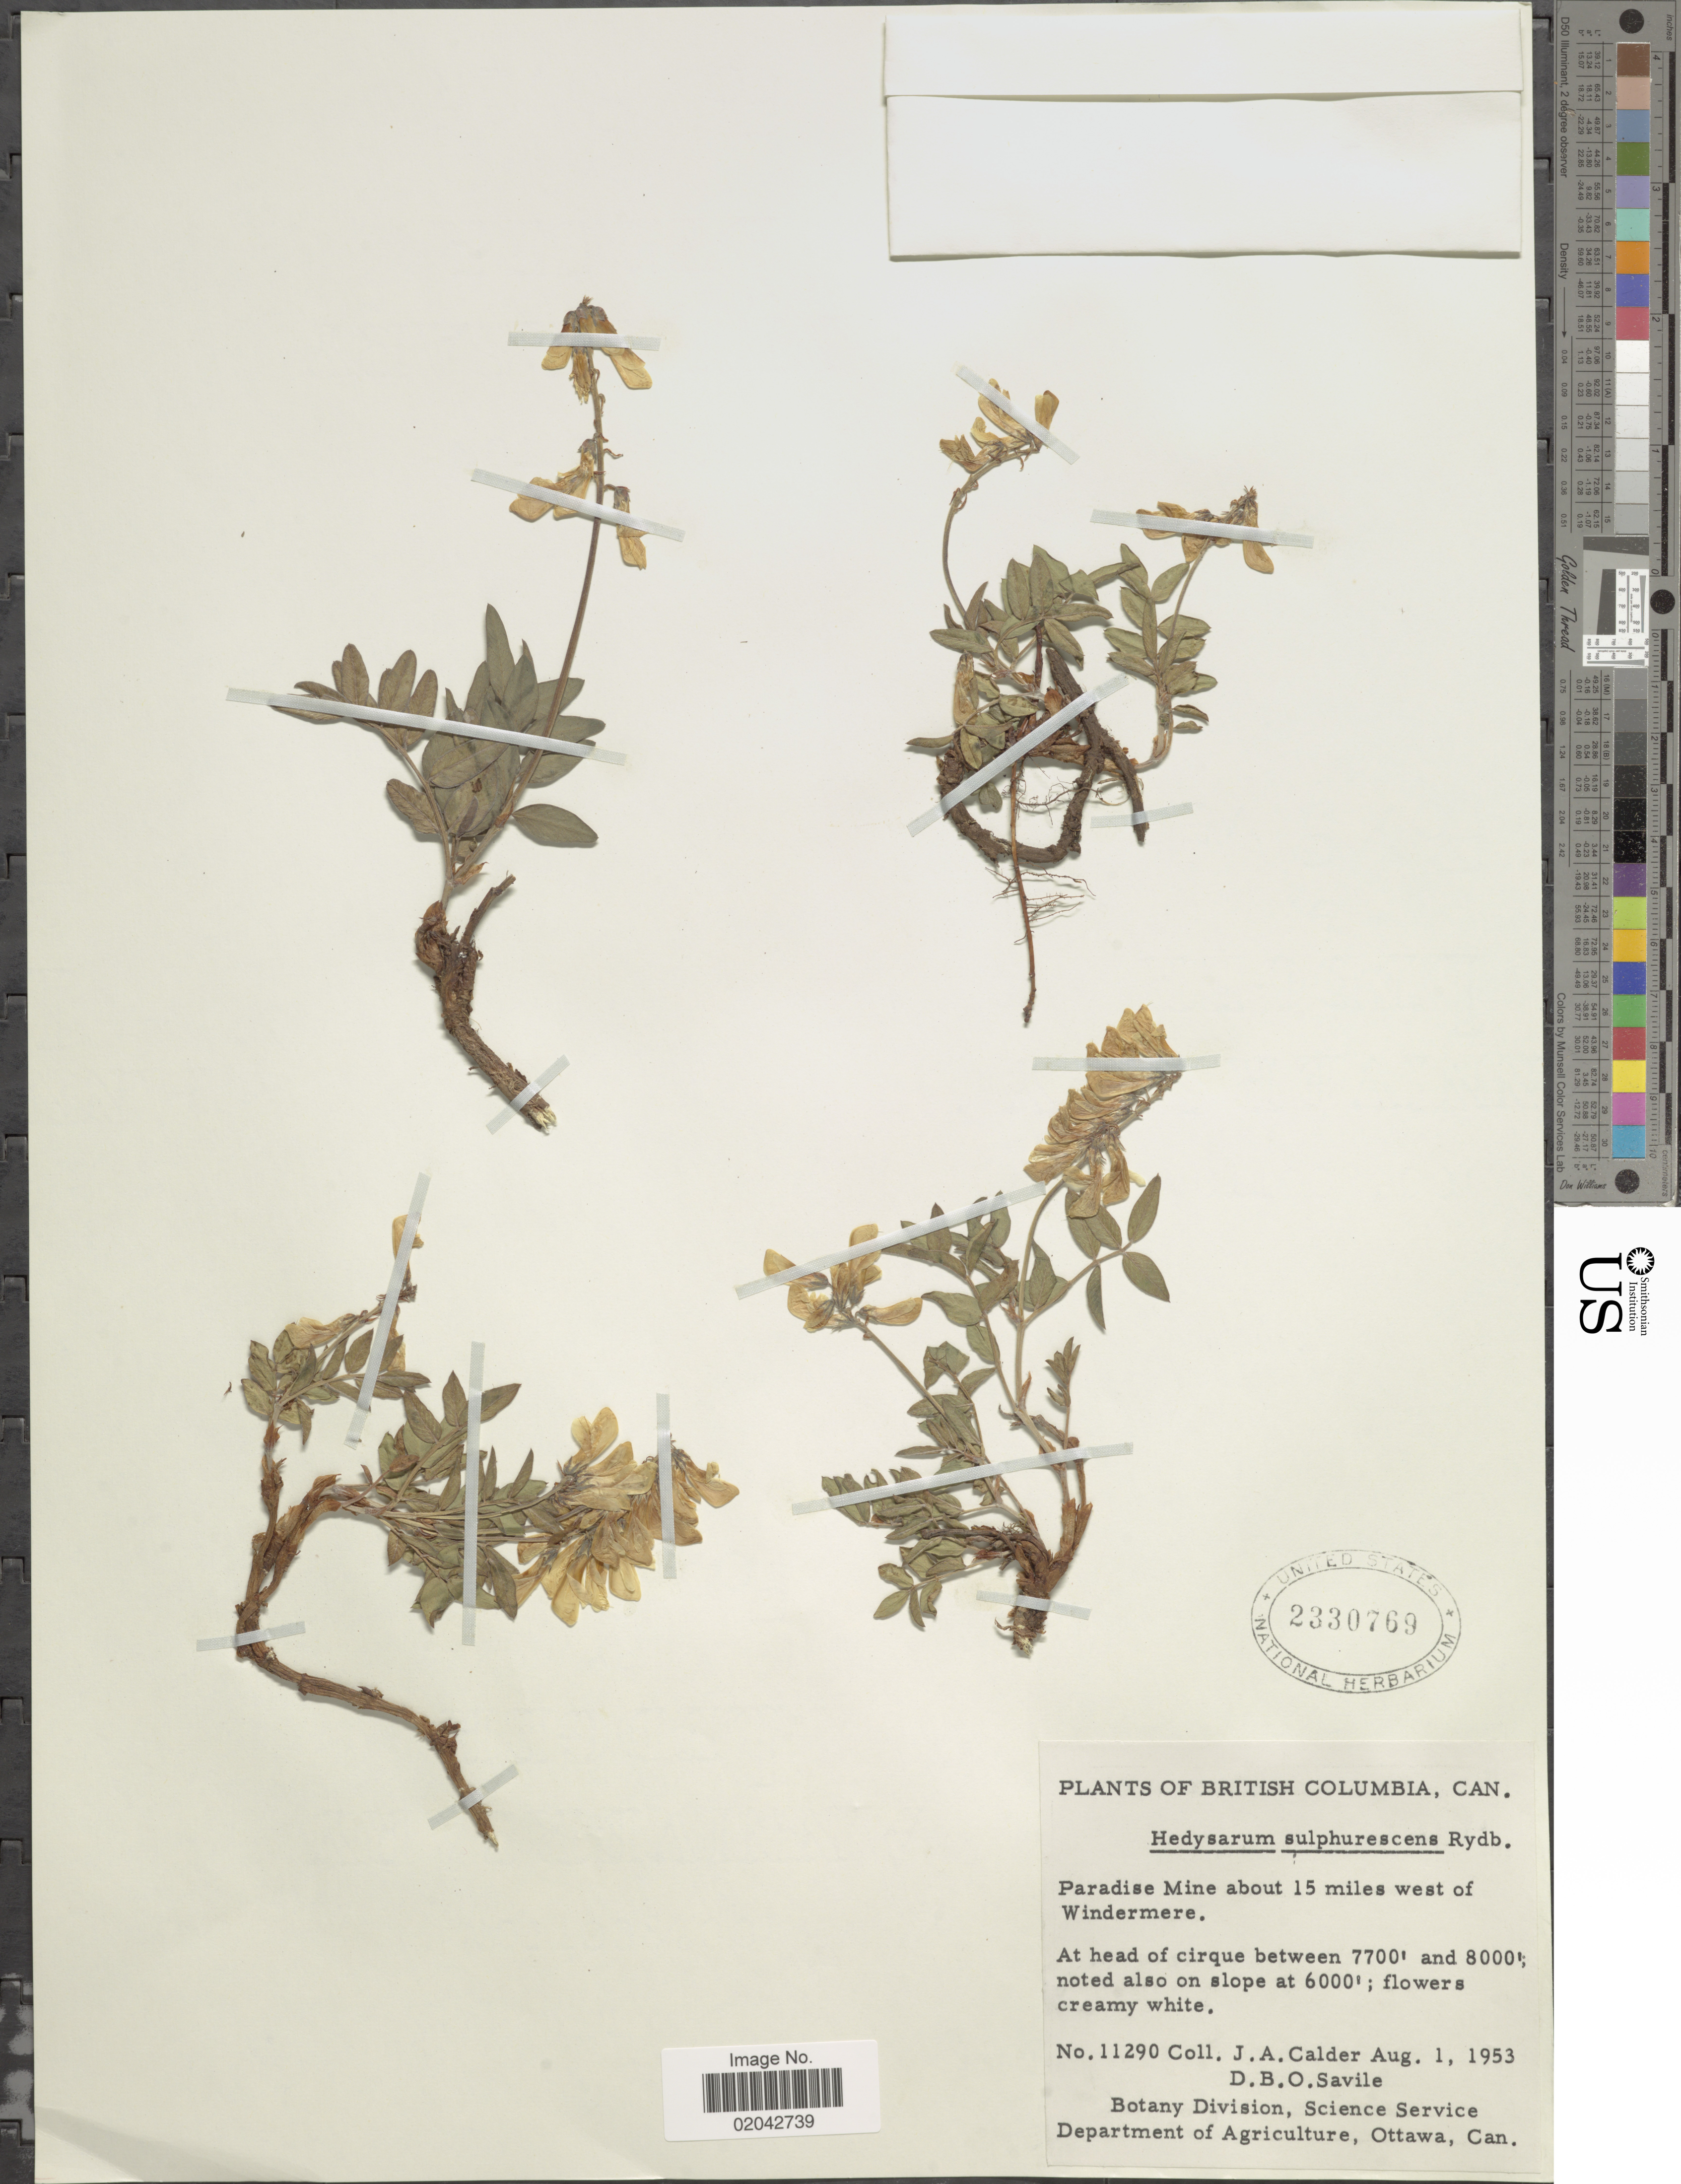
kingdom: Plantae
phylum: Tracheophyta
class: Magnoliopsida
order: Fabales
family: Fabaceae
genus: Hedysarum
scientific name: Hedysarum sulphurescens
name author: Rydb.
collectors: J. A. Calder & D. Savile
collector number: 11290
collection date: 1953-08-01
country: Canada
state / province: British Columbia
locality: Paradise Mine about 15 miles west of windermere, at head of cirque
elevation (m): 2347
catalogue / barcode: US 2330769